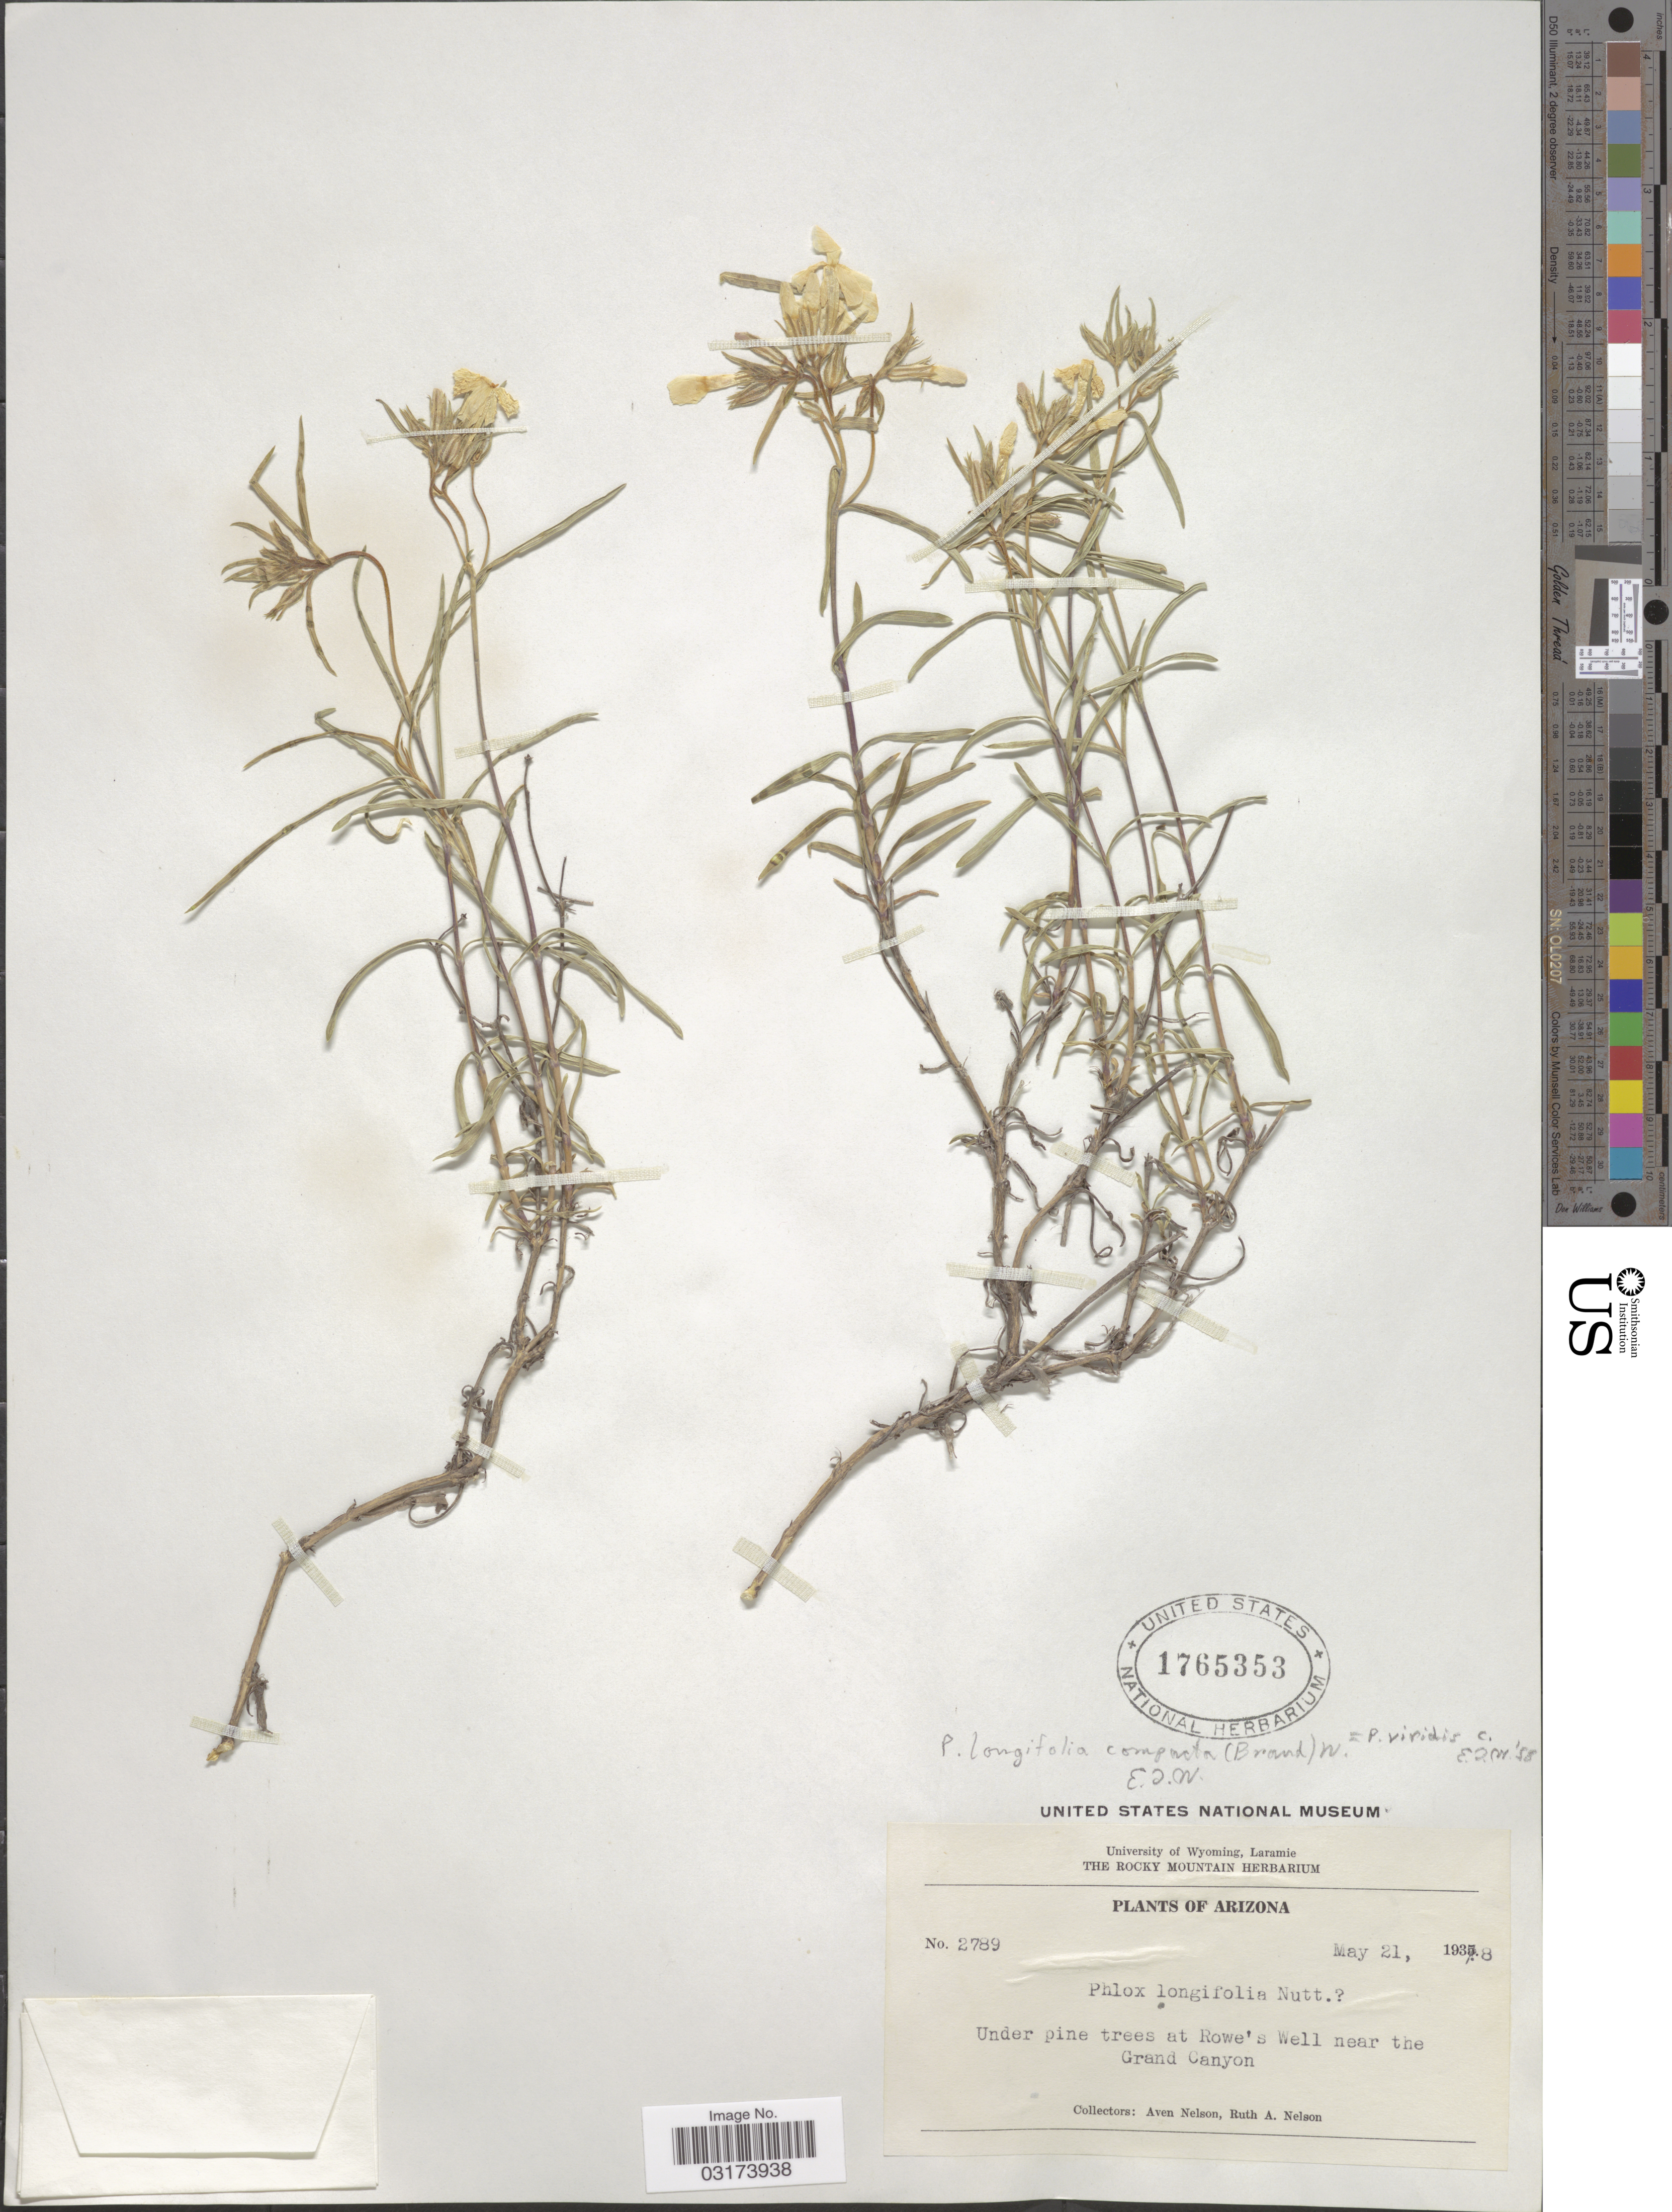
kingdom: Plantae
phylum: Tracheophyta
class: Magnoliopsida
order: Ericales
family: Polemoniaceae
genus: Phlox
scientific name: Phlox longifolia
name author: Nutt.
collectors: A. Nelson & R. A. Nelson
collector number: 2789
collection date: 1938-05-21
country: United States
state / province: Arizona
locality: Under pine trees at Rowe's Well near the Grand Canyon.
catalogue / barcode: US 1765353